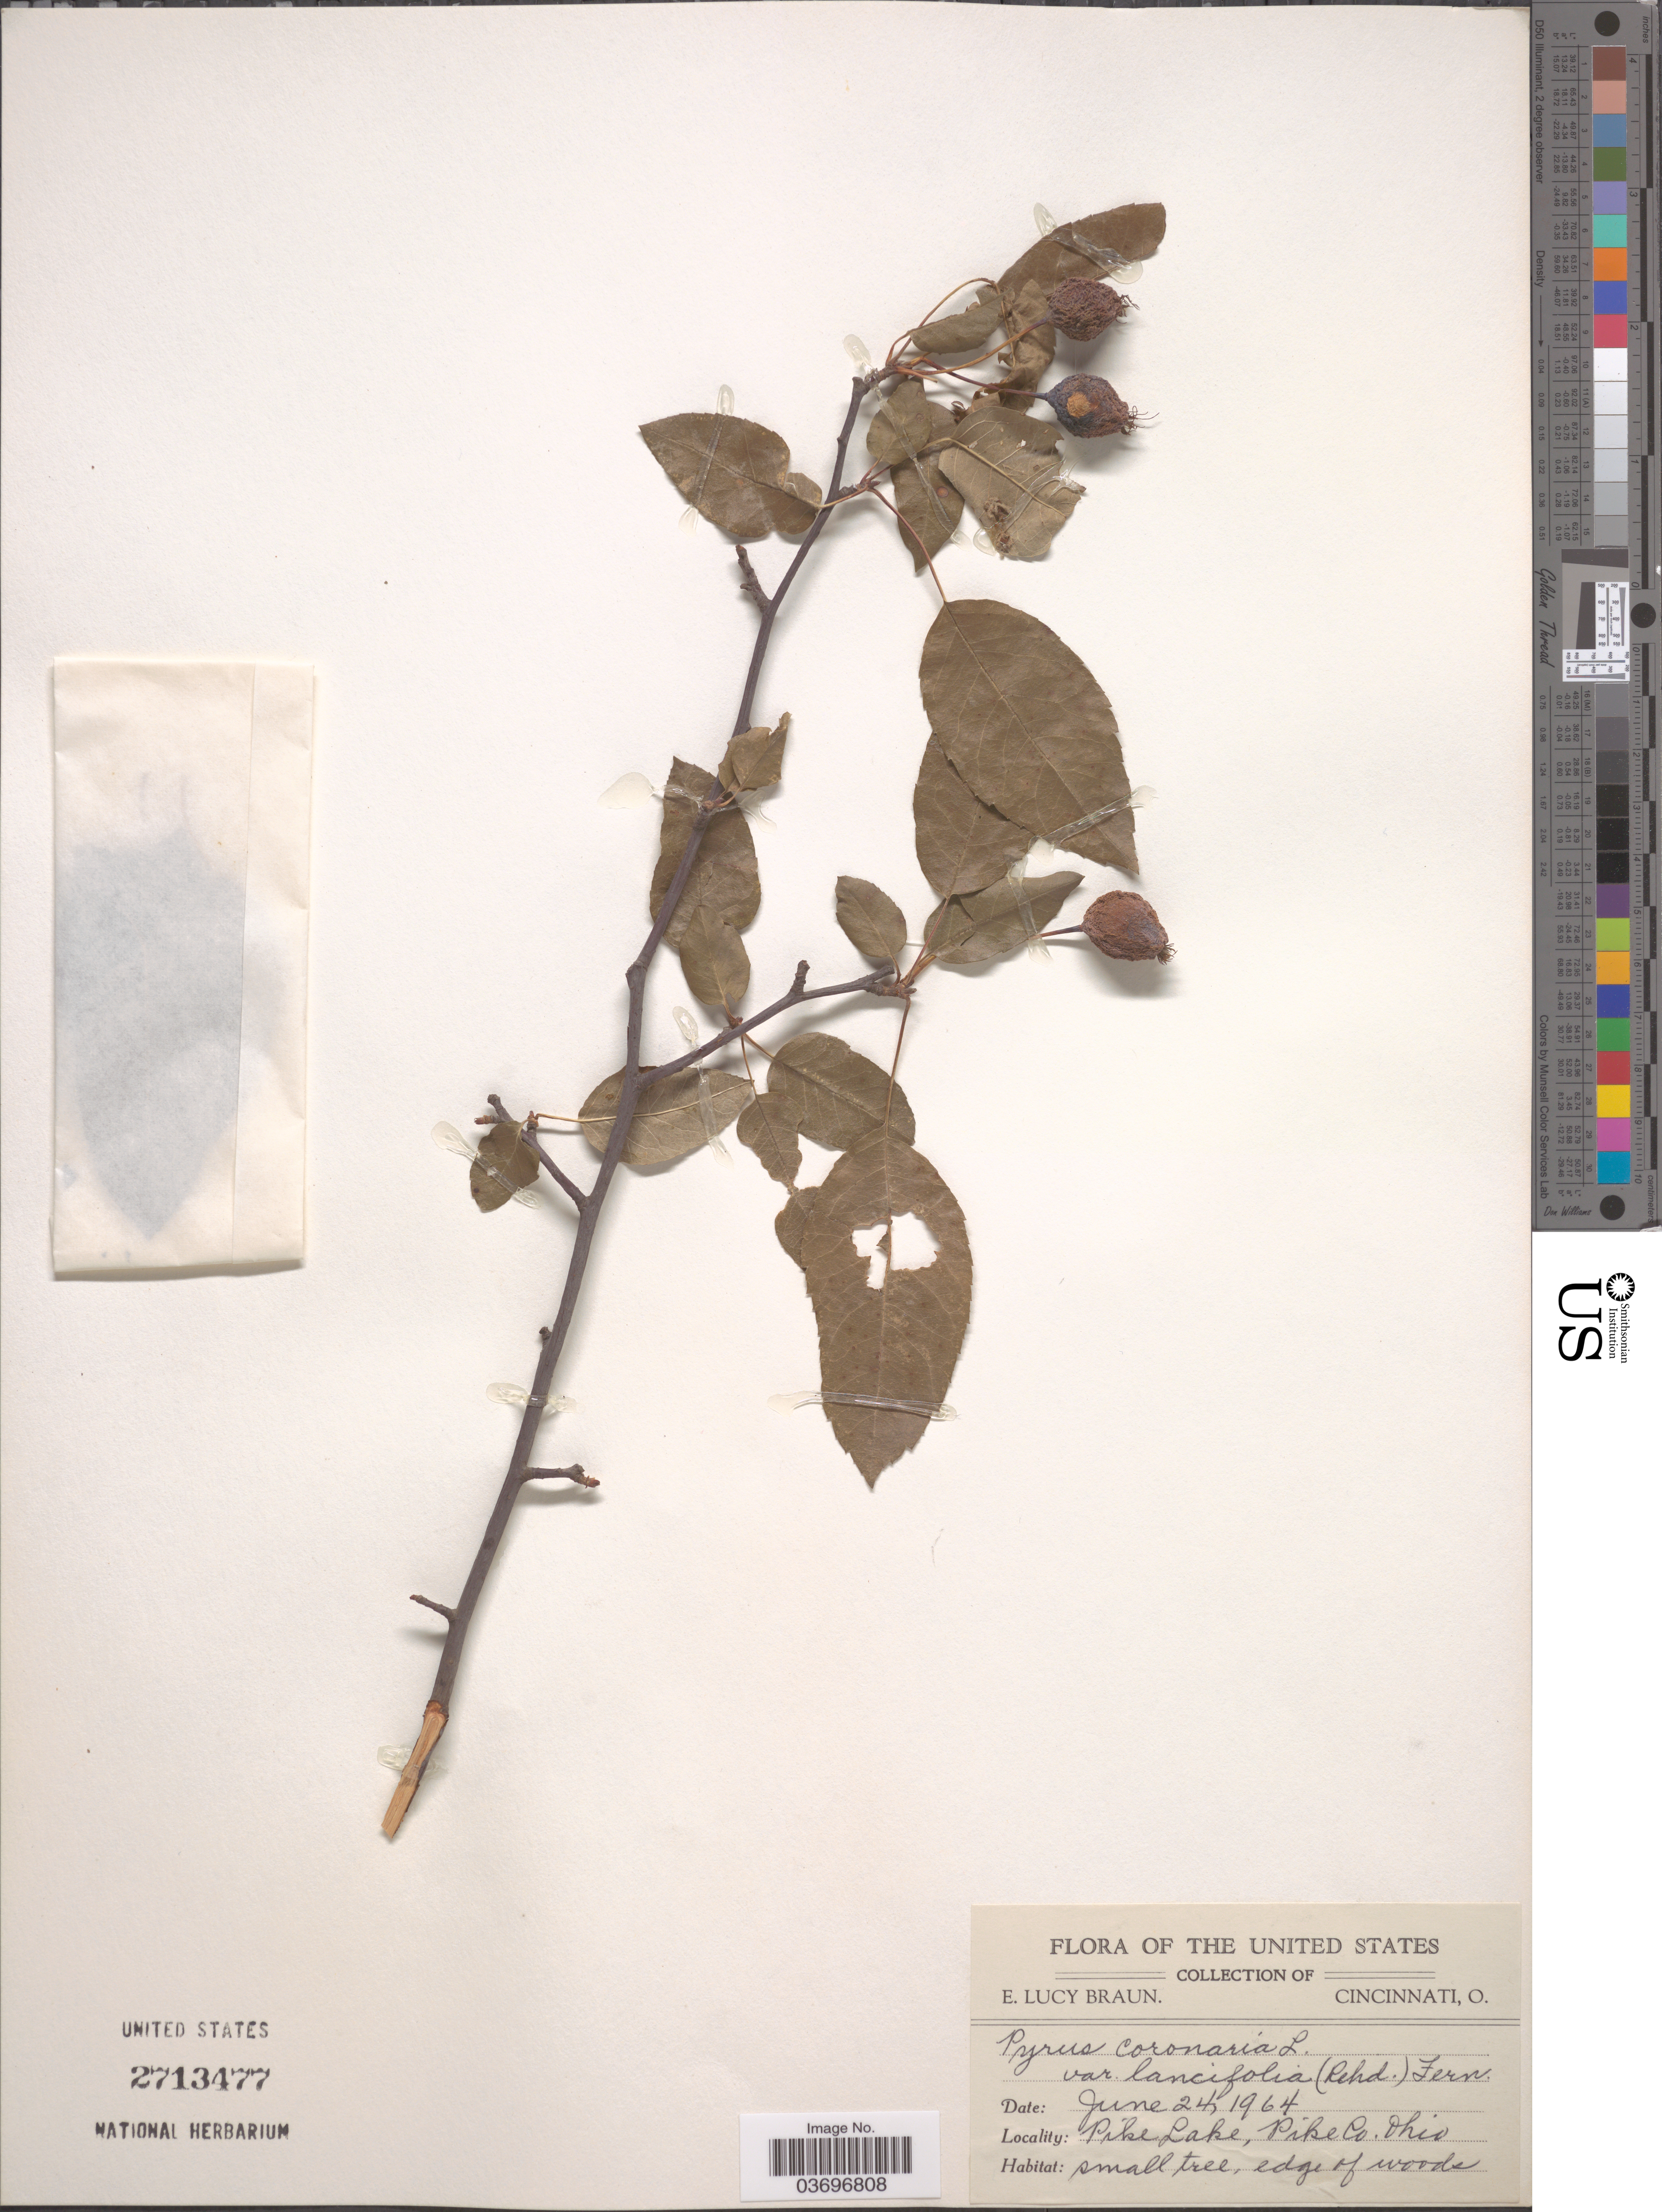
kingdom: Plantae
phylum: Tracheophyta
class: Magnoliopsida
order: Rosales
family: Rosaceae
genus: Malus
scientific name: Malus coronaria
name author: (L.) Mill.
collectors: E. L. Braun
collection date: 1964-06-24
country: United States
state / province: Ohio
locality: Pike Lake, Pike Co.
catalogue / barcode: US 2713477